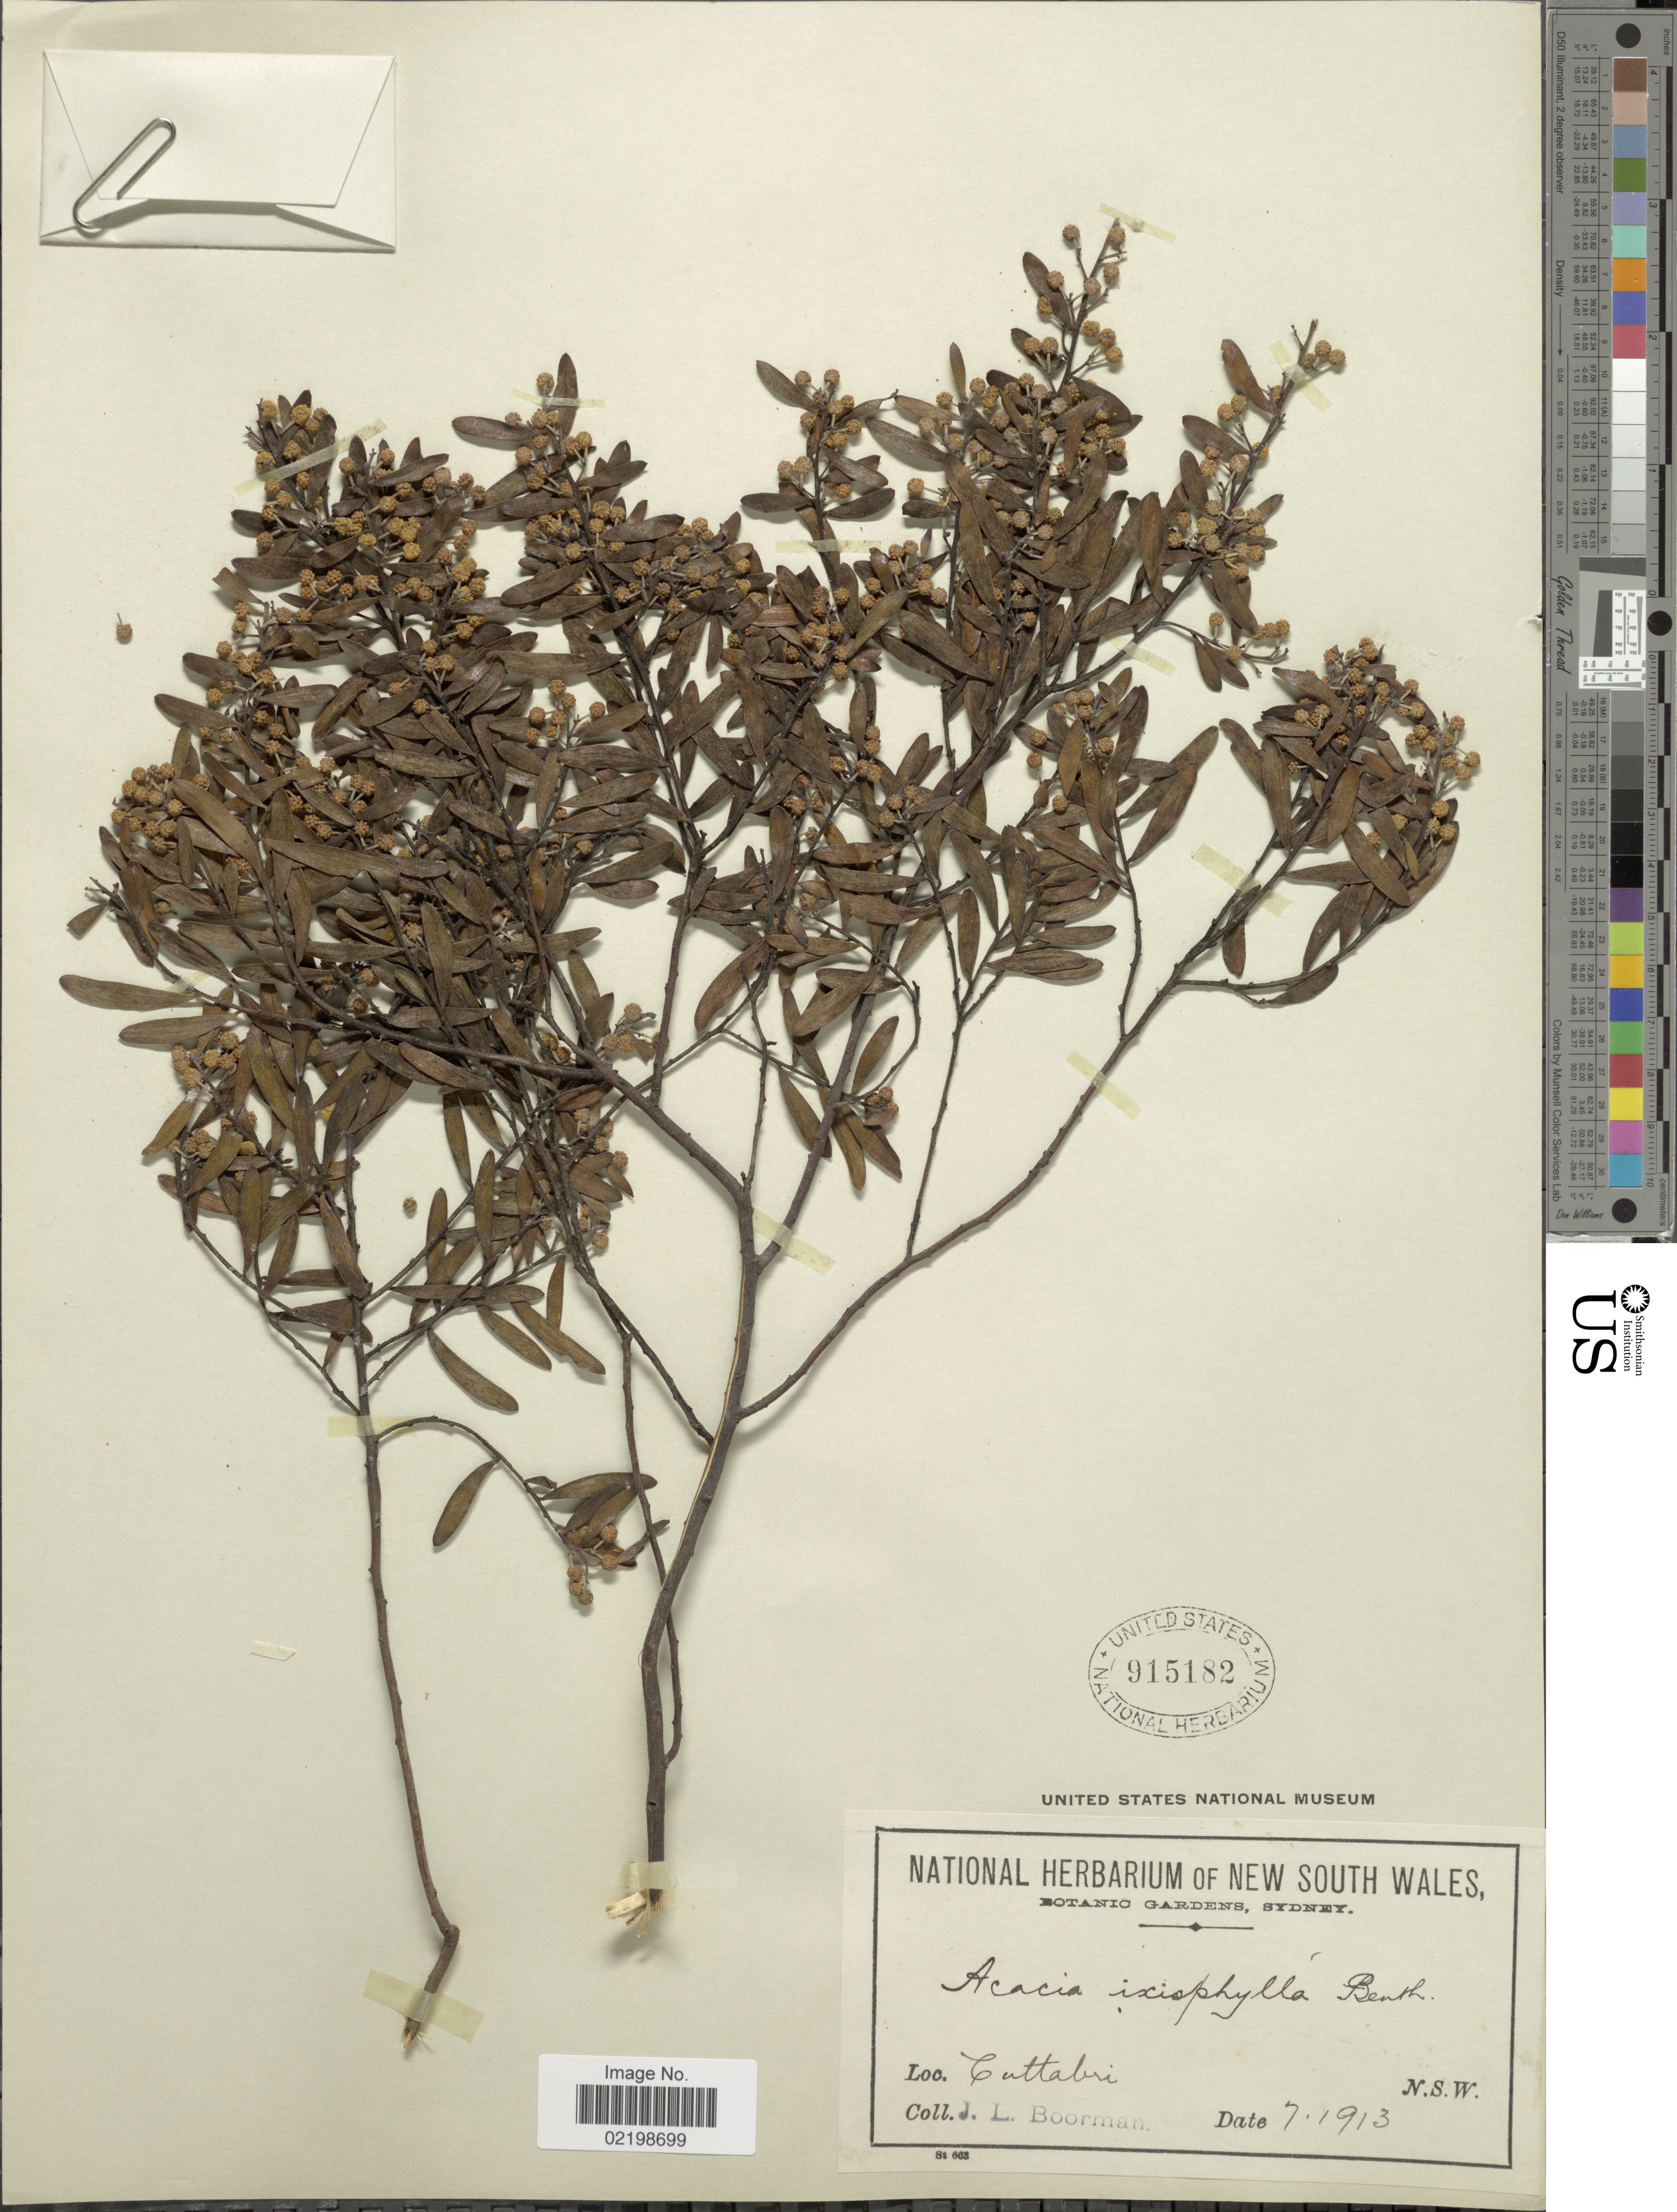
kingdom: Plantae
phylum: Tracheophyta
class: Magnoliopsida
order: Fabales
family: Fabaceae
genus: Acacia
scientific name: Acacia ixiophylla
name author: Benth.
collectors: J. Boorman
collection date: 1913-07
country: Australia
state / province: New South Wales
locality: Cuttabri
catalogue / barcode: US 915182